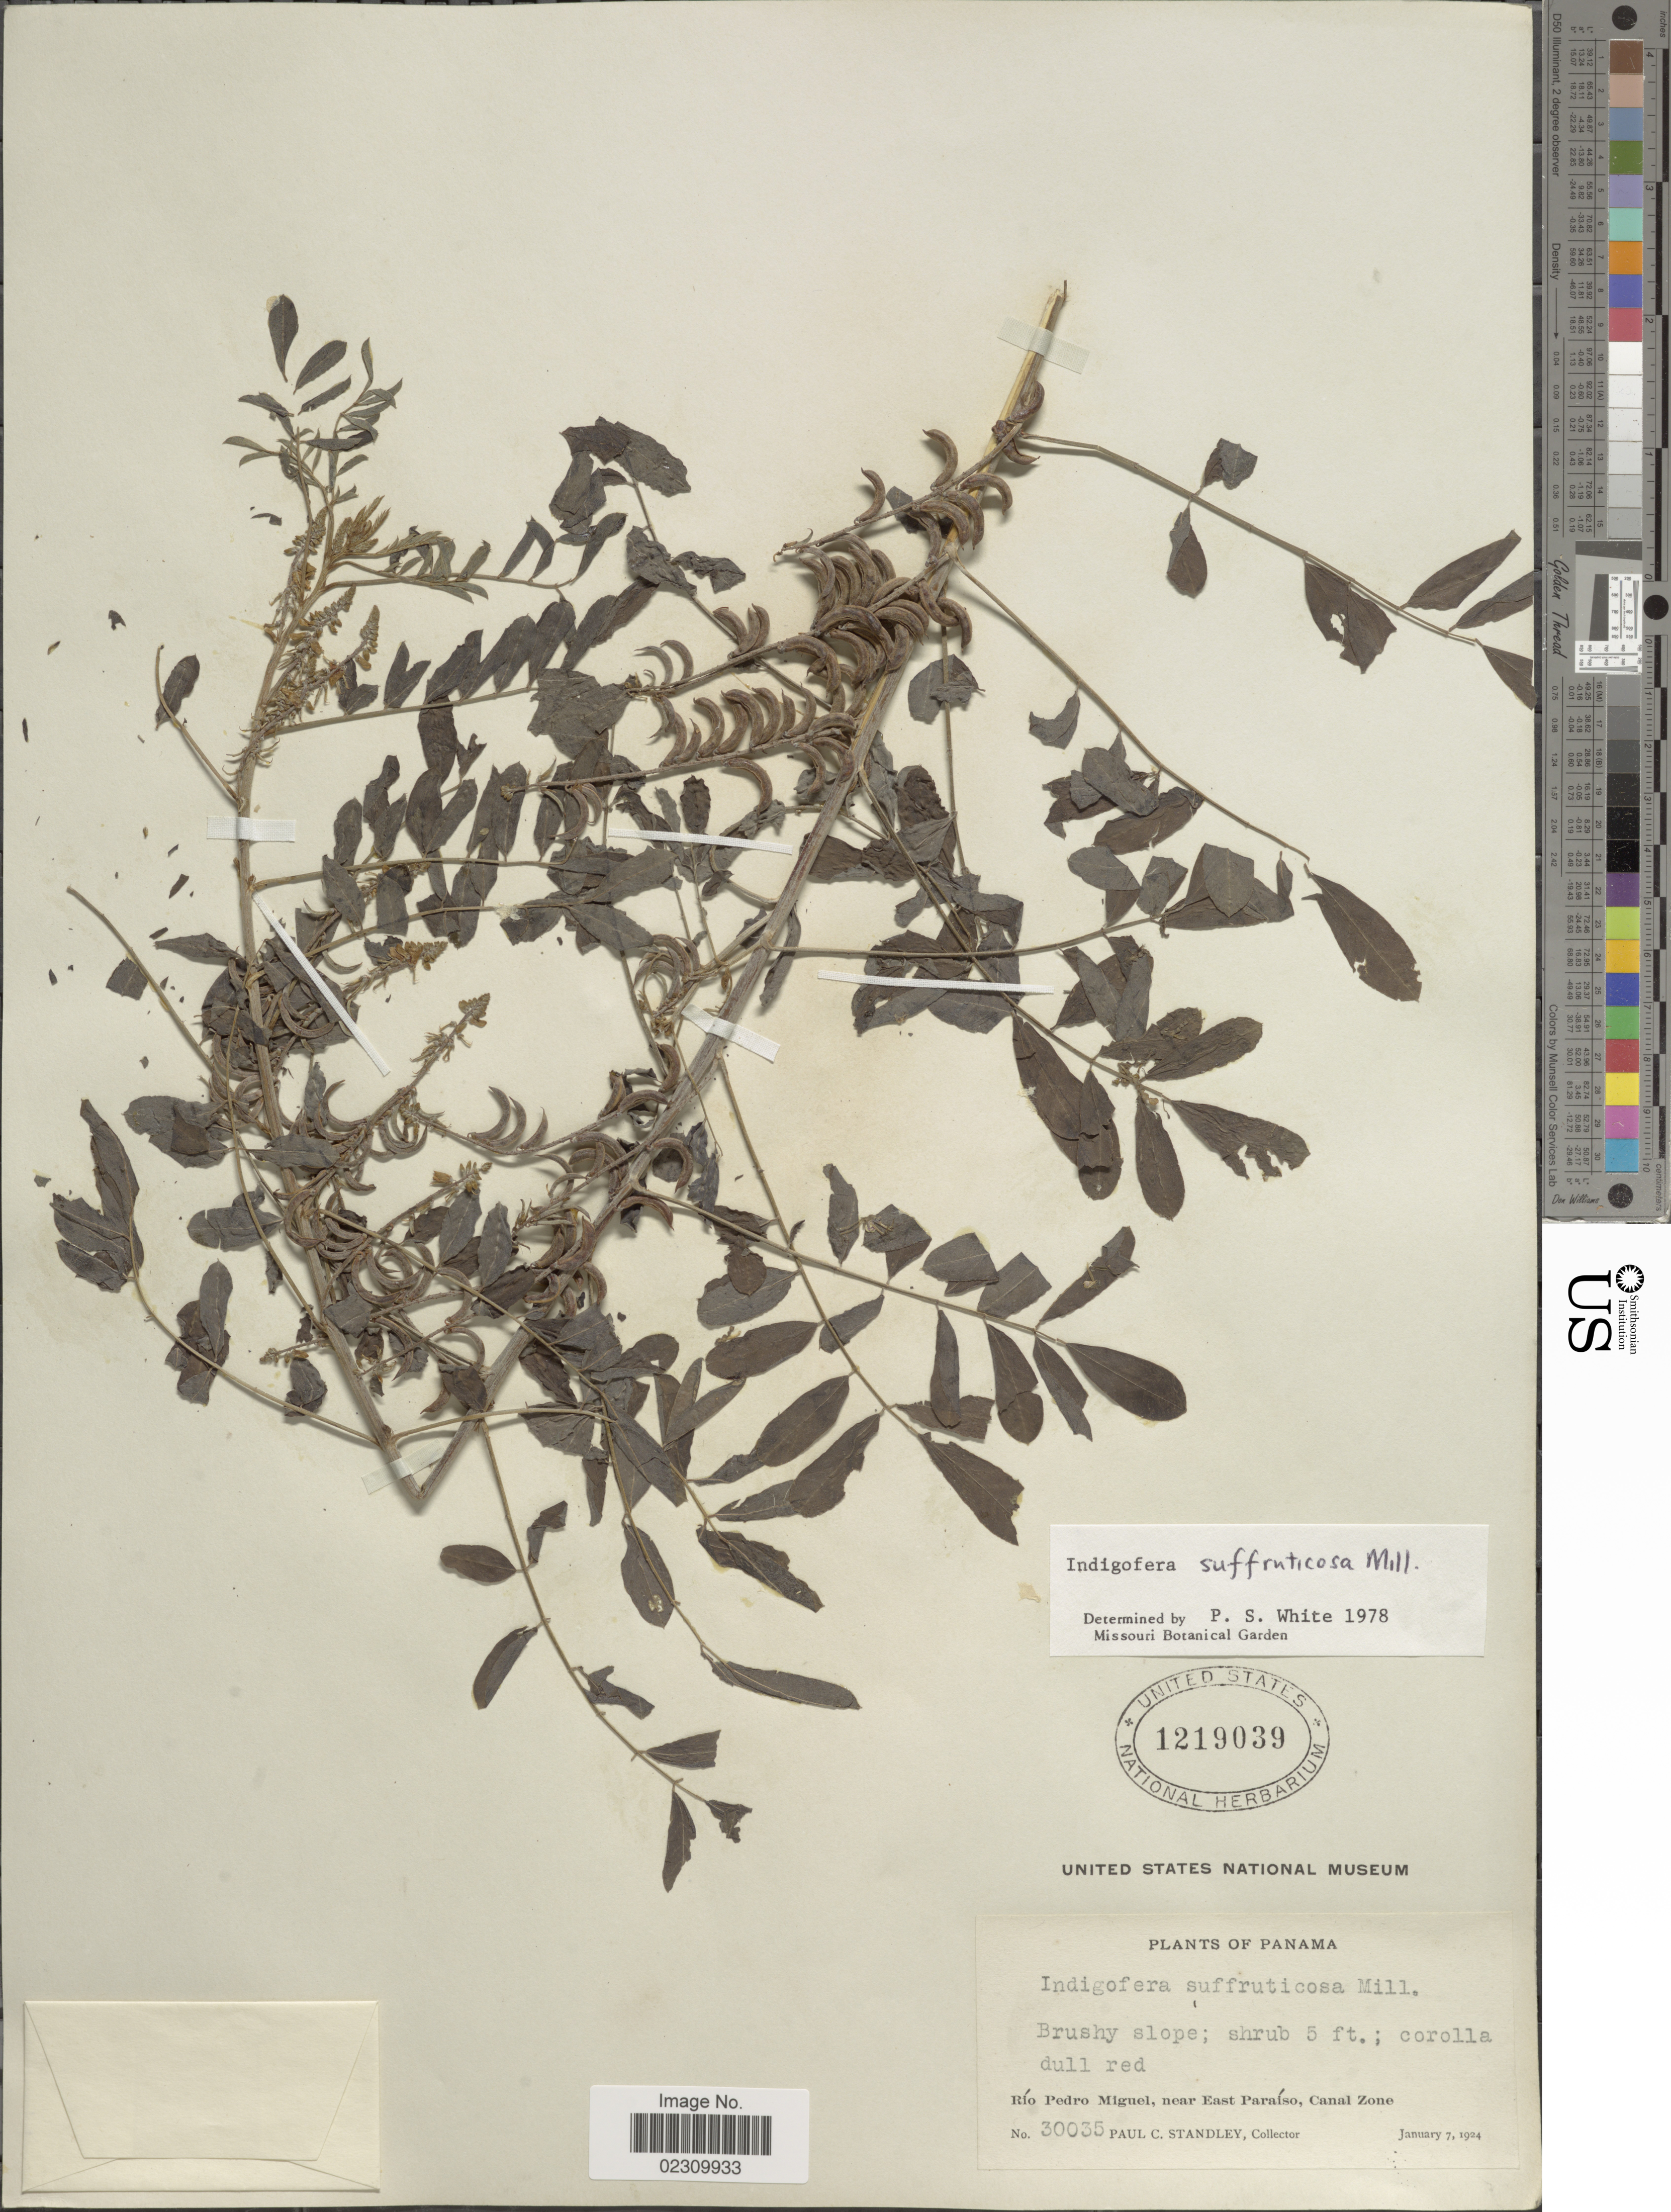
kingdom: Plantae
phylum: Tracheophyta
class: Magnoliopsida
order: Fabales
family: Fabaceae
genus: Indigofera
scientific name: Indigofera suffruticosa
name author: Mill.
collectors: P. C. Standley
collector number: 30035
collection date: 1924-01-07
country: Panama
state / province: Colón / Panamá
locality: Rio Pedro Miguel, near East Paraiso, Canal Zone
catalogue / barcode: US 1219039